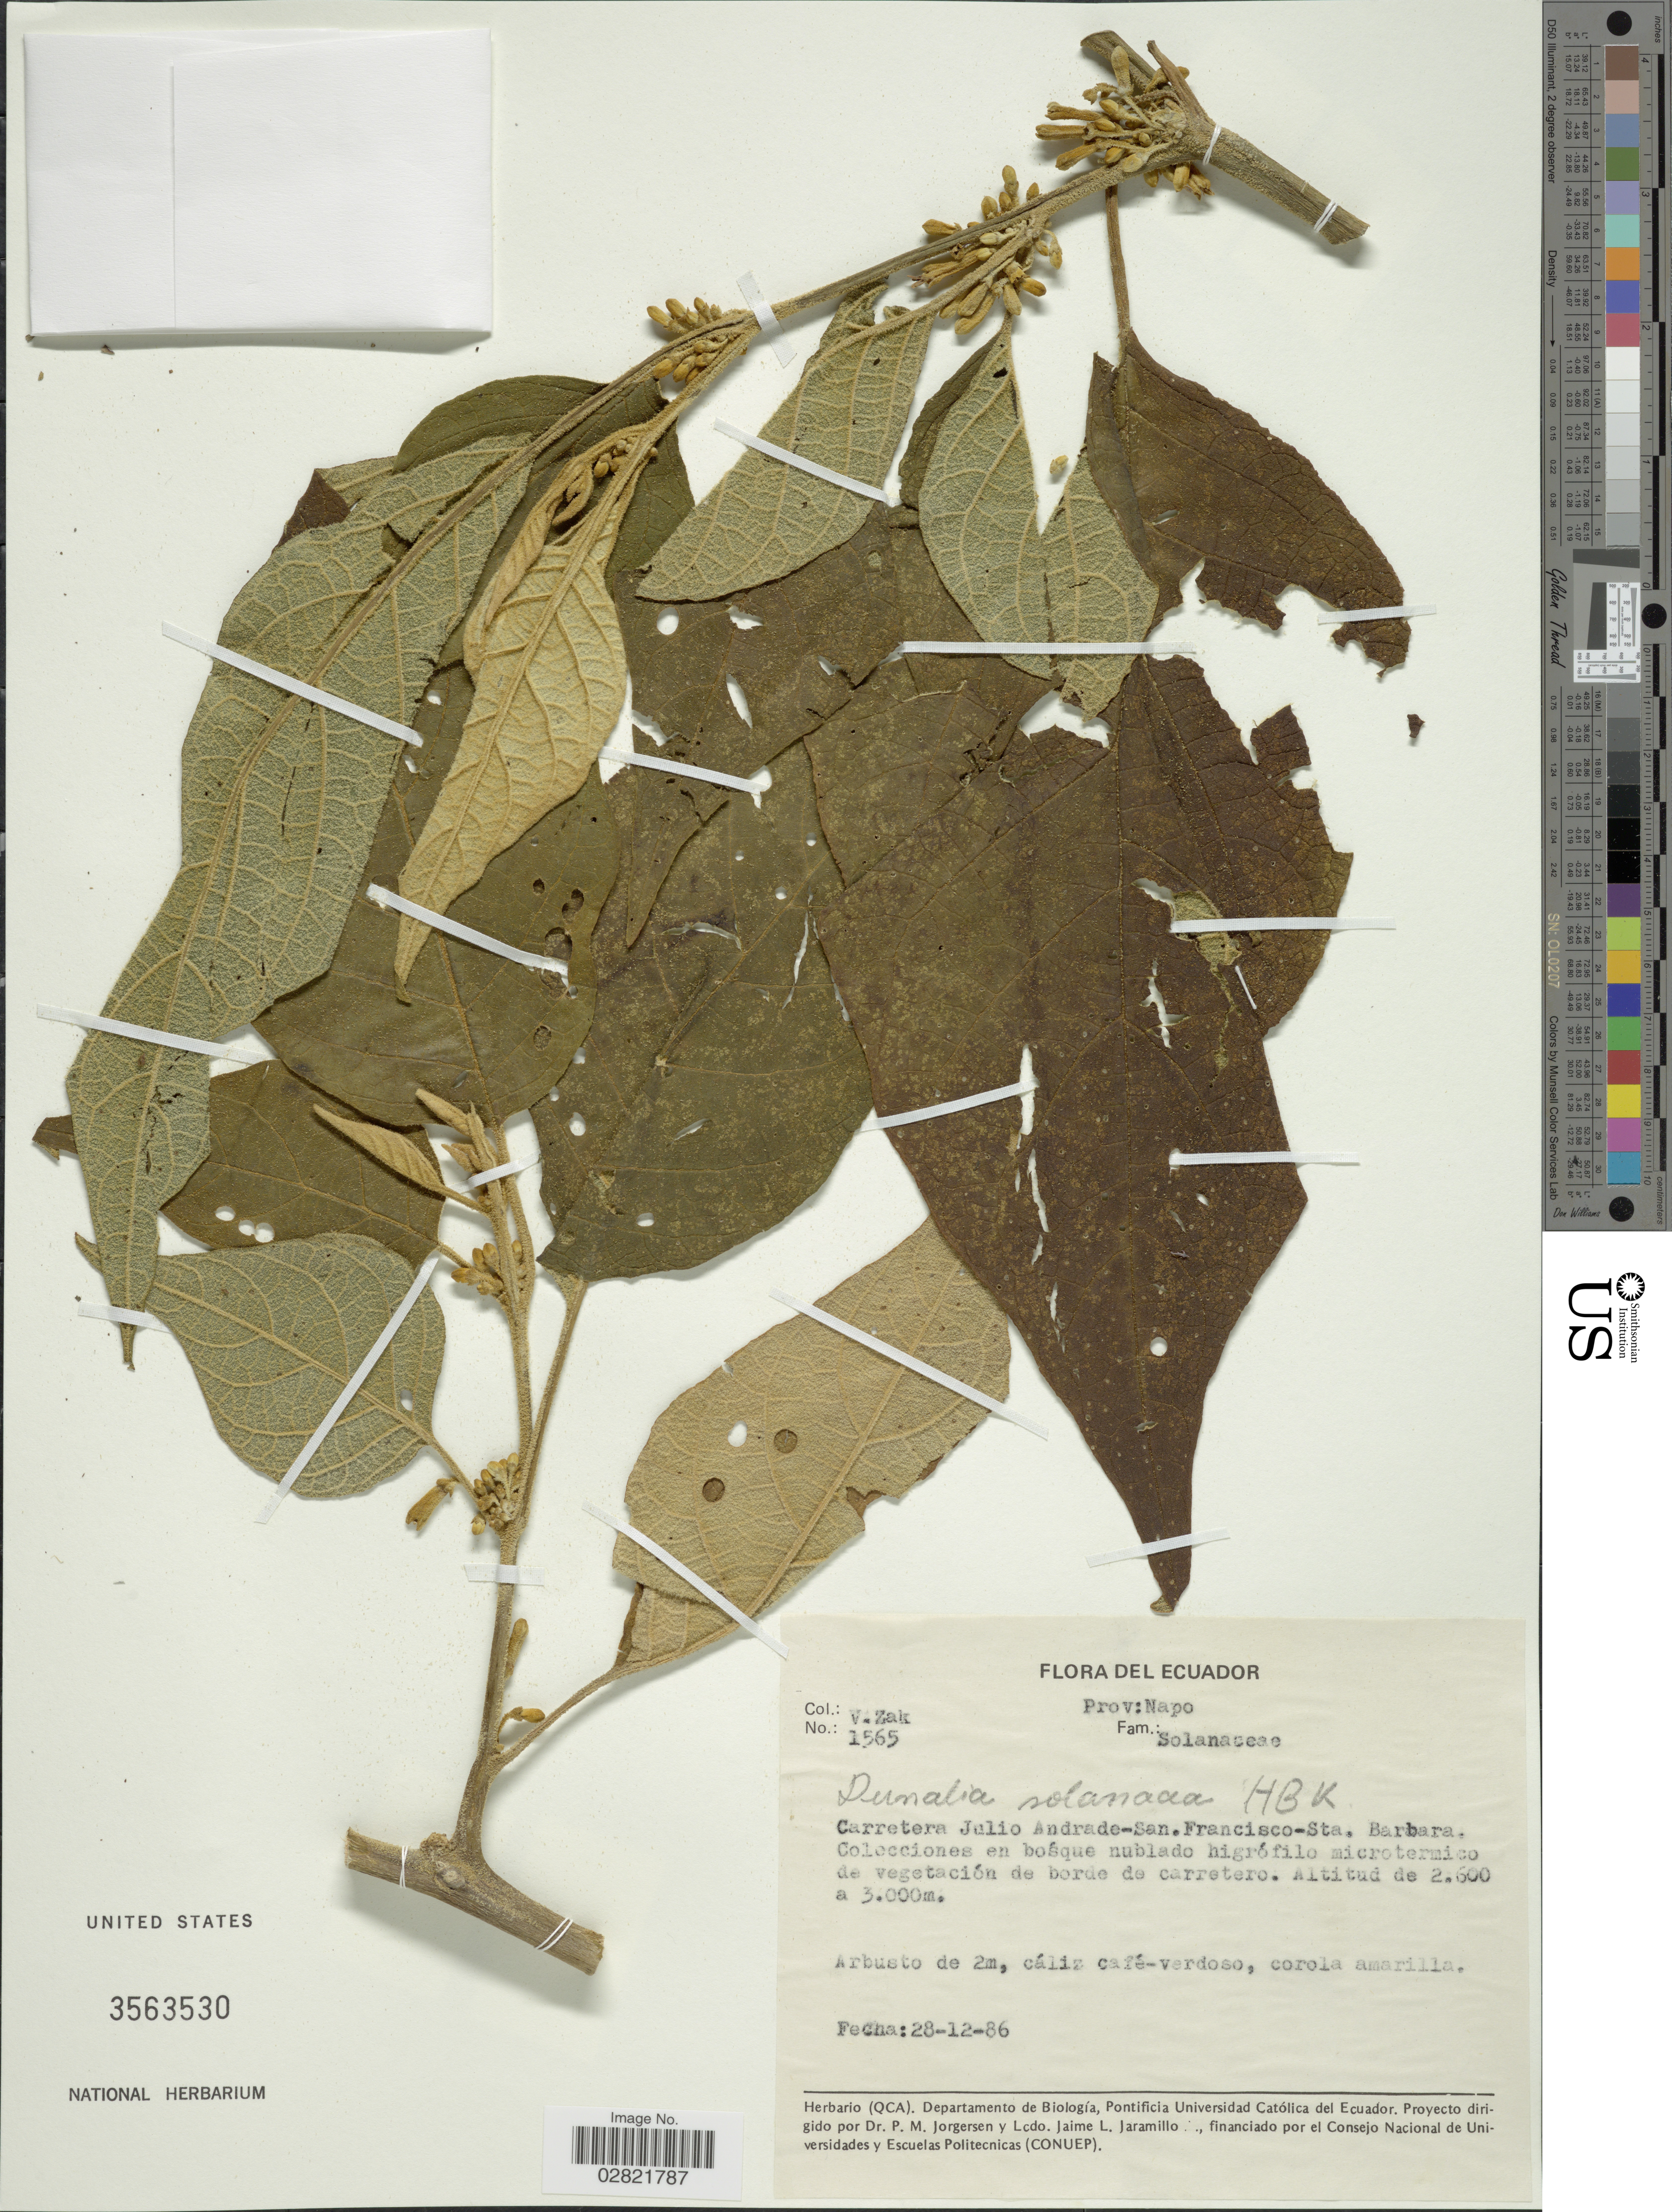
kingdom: Plantae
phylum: Tracheophyta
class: Magnoliopsida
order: Solanales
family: Solanaceae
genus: Dunalia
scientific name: Dunalia solanacea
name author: Kunth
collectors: V. Zak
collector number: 1565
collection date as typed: Transcribed d/m/y: 28/12/86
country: Ecuador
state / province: Napo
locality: Carretera Julio Andrade-San Francisco-Sta. Barbara.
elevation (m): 2600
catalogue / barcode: US 3563530